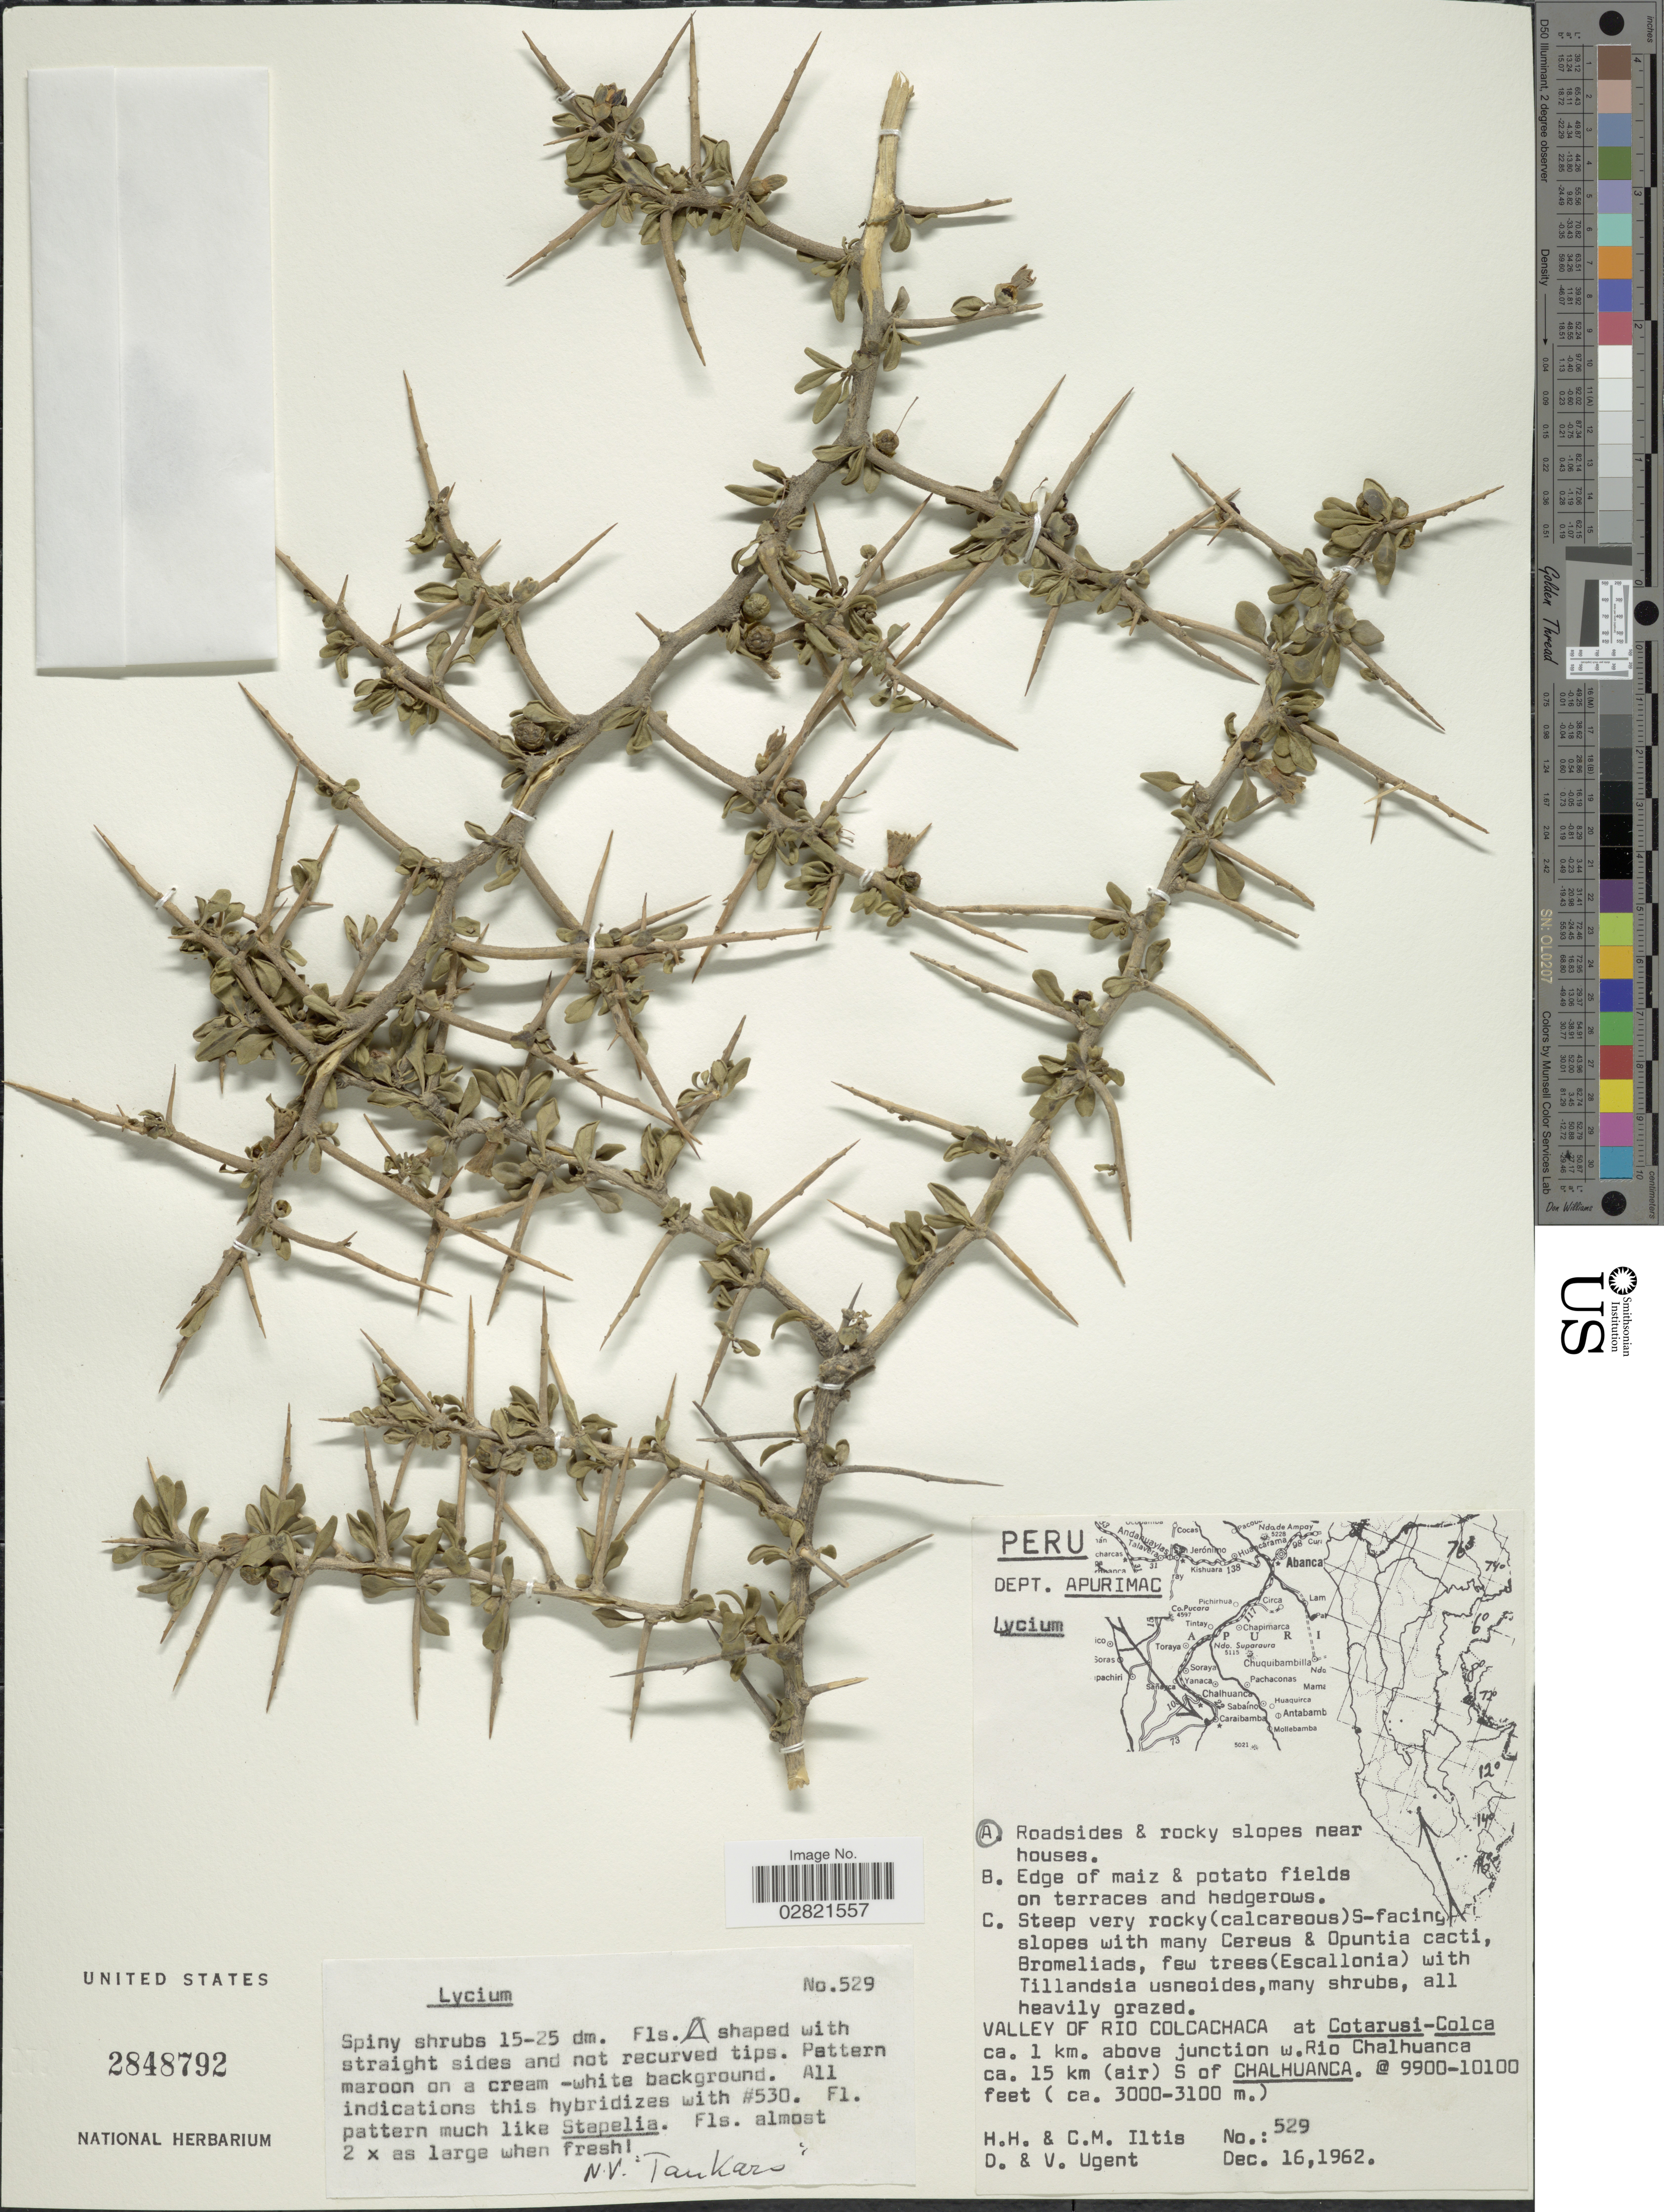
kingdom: Plantae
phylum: Tracheophyta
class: Magnoliopsida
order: Solanales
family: Solanaceae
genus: Lycium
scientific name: Lycium sp.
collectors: H. H. Iltis, C. M Iltis, D. Ugent & V. Ugent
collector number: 529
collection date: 1962-12-16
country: Peru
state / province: Apurímac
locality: Dept. Apurimac. Roadsides & rocky slopes near houses. Valley of Rio Colcachaca at Cotarusi-Colca ca. 1 km. above junction w. Rio Chalhuanca ca. 15 km (air) S of Chalhuanca.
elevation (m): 3000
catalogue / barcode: US 2848792